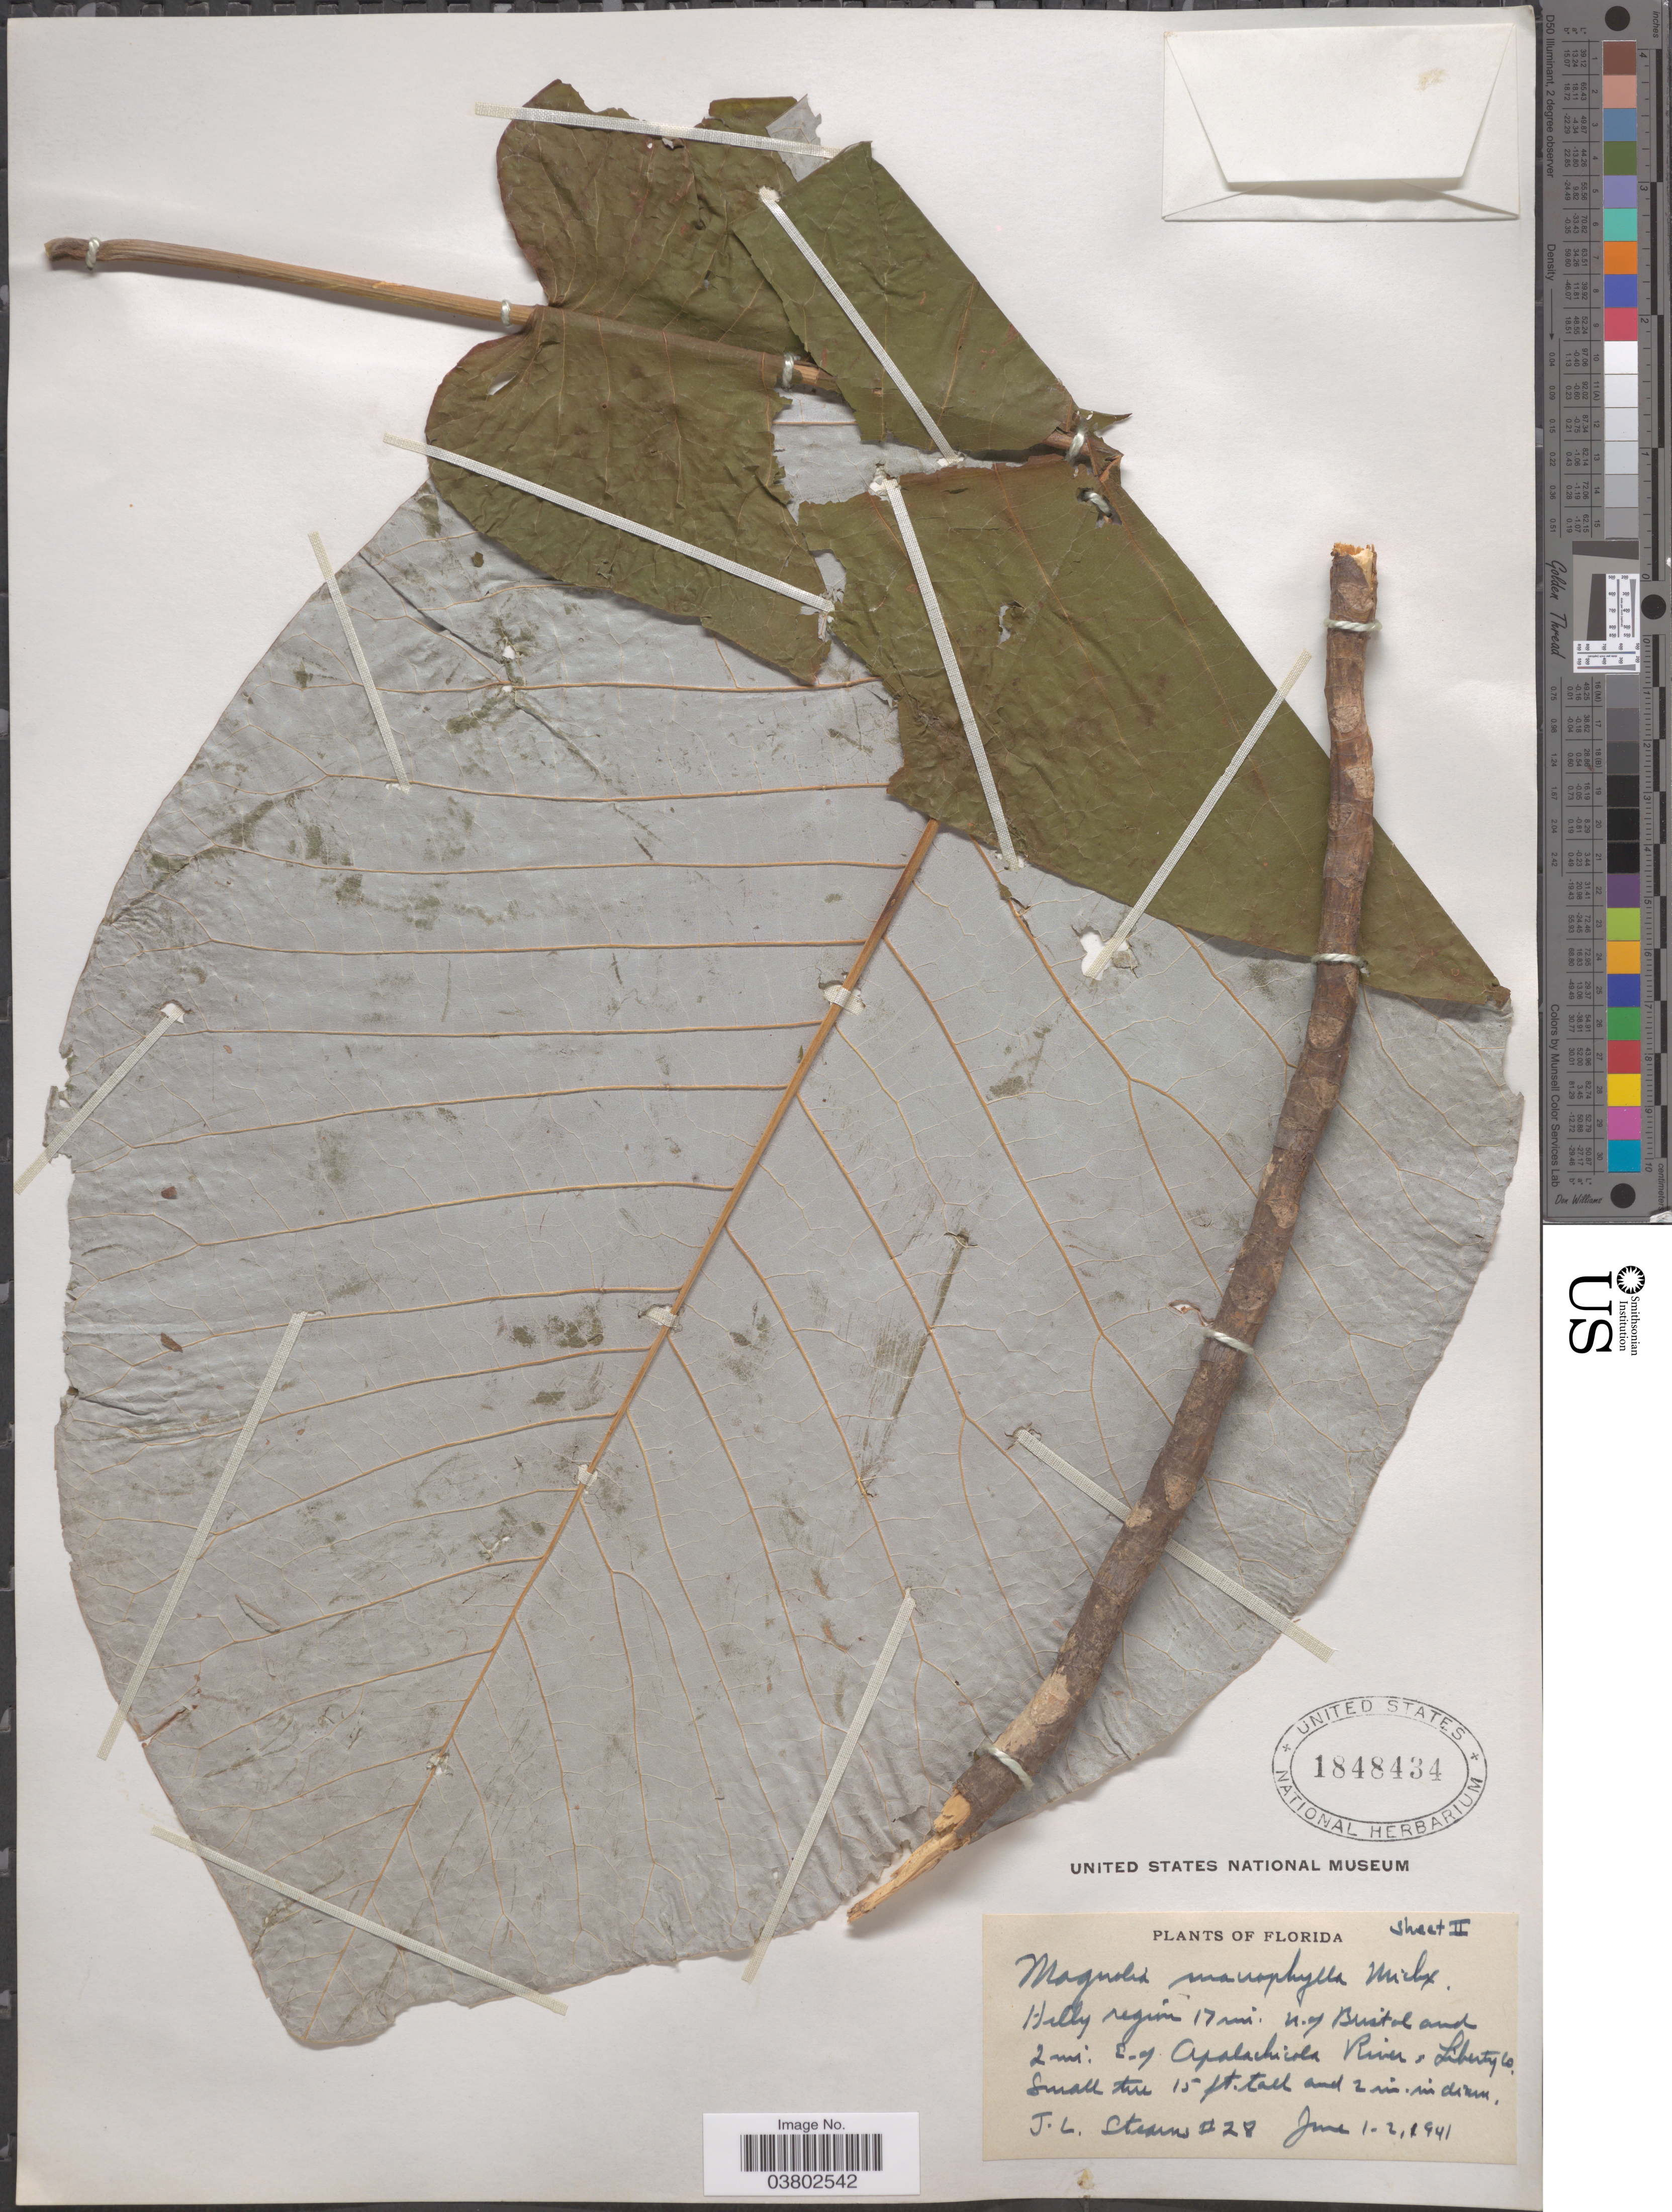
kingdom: Plantae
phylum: Tracheophyta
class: Magnoliopsida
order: Magnoliales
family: Magnoliaceae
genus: Magnolia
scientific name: Magnolia ashei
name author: Weath.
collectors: J. Stearns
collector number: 28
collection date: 1941-06-01/1941-06-02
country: United States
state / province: Florida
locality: Hilly region 17 mi. N. of Bristol and 2 mi. E. of Apalachicola River, Liberty Co.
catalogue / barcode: US 1848434